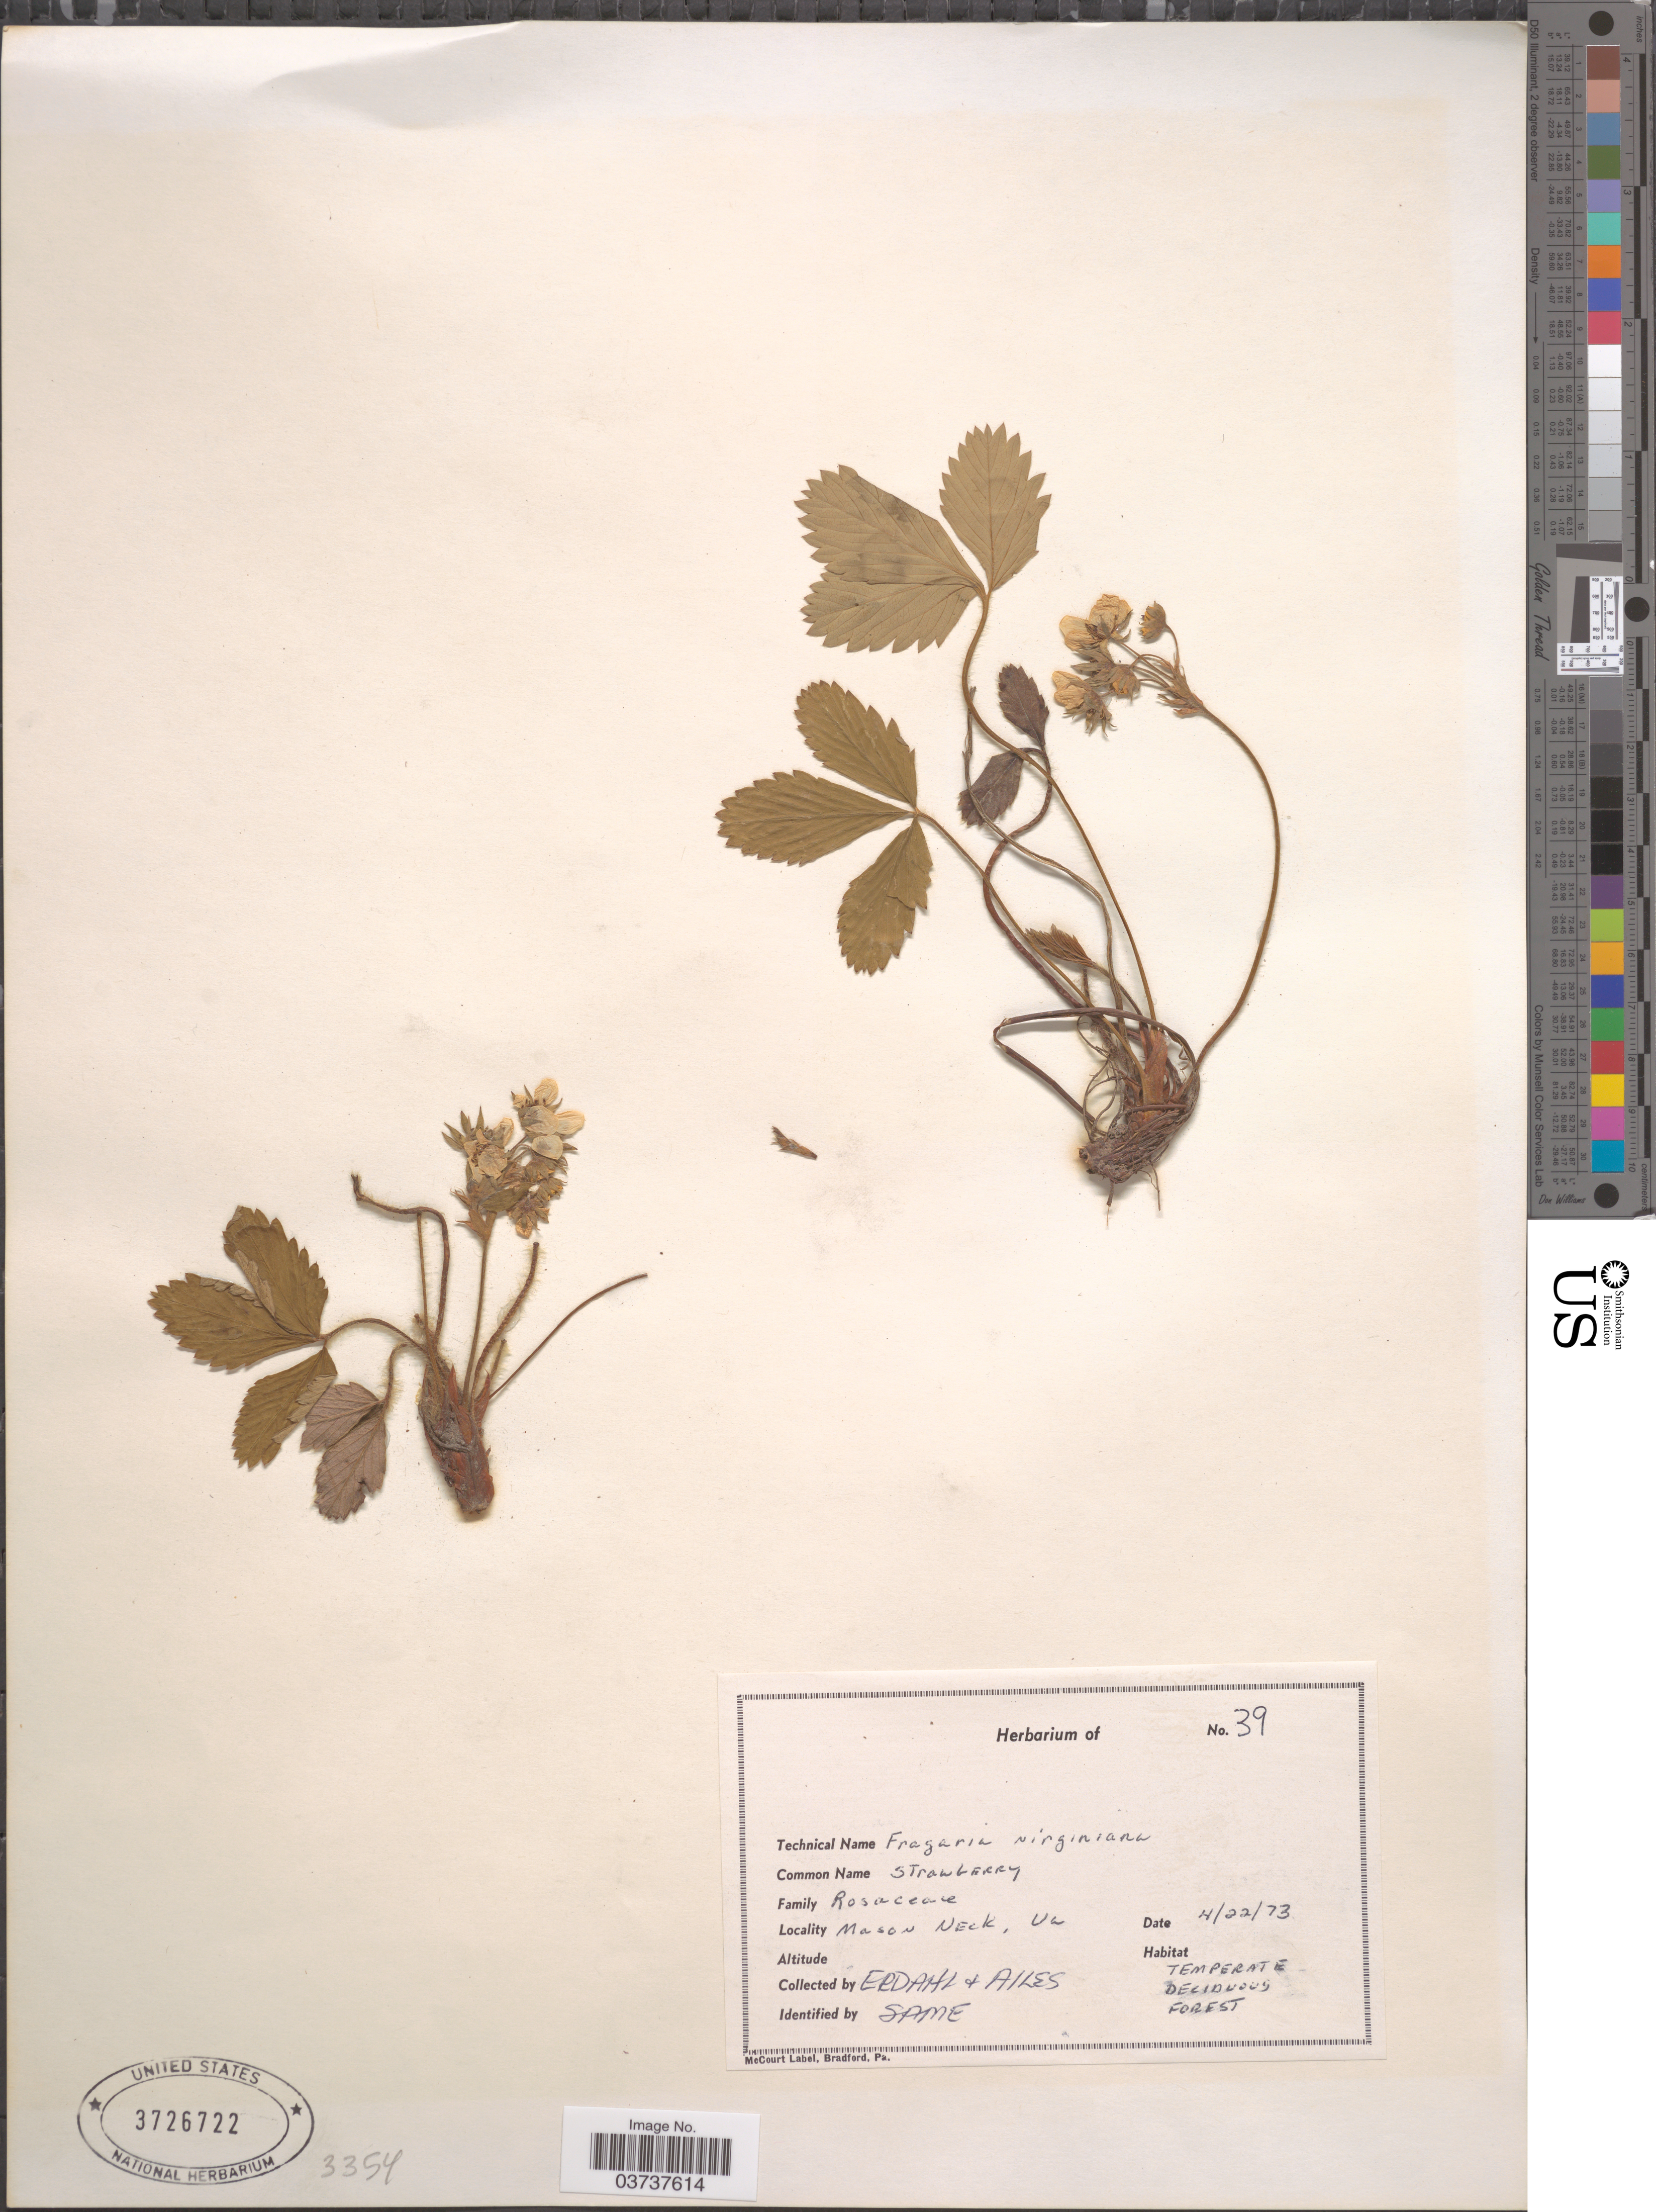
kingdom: Plantae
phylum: Tracheophyta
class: Magnoliopsida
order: Rosales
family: Rosaceae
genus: Fragaria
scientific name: Fragaria virginiana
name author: Mill.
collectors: E. Erdahl & J. Ailes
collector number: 39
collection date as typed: Transcribed d/m/y: 22/4/73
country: United States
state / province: Virginia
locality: Mason Neck.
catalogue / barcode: US 3726722